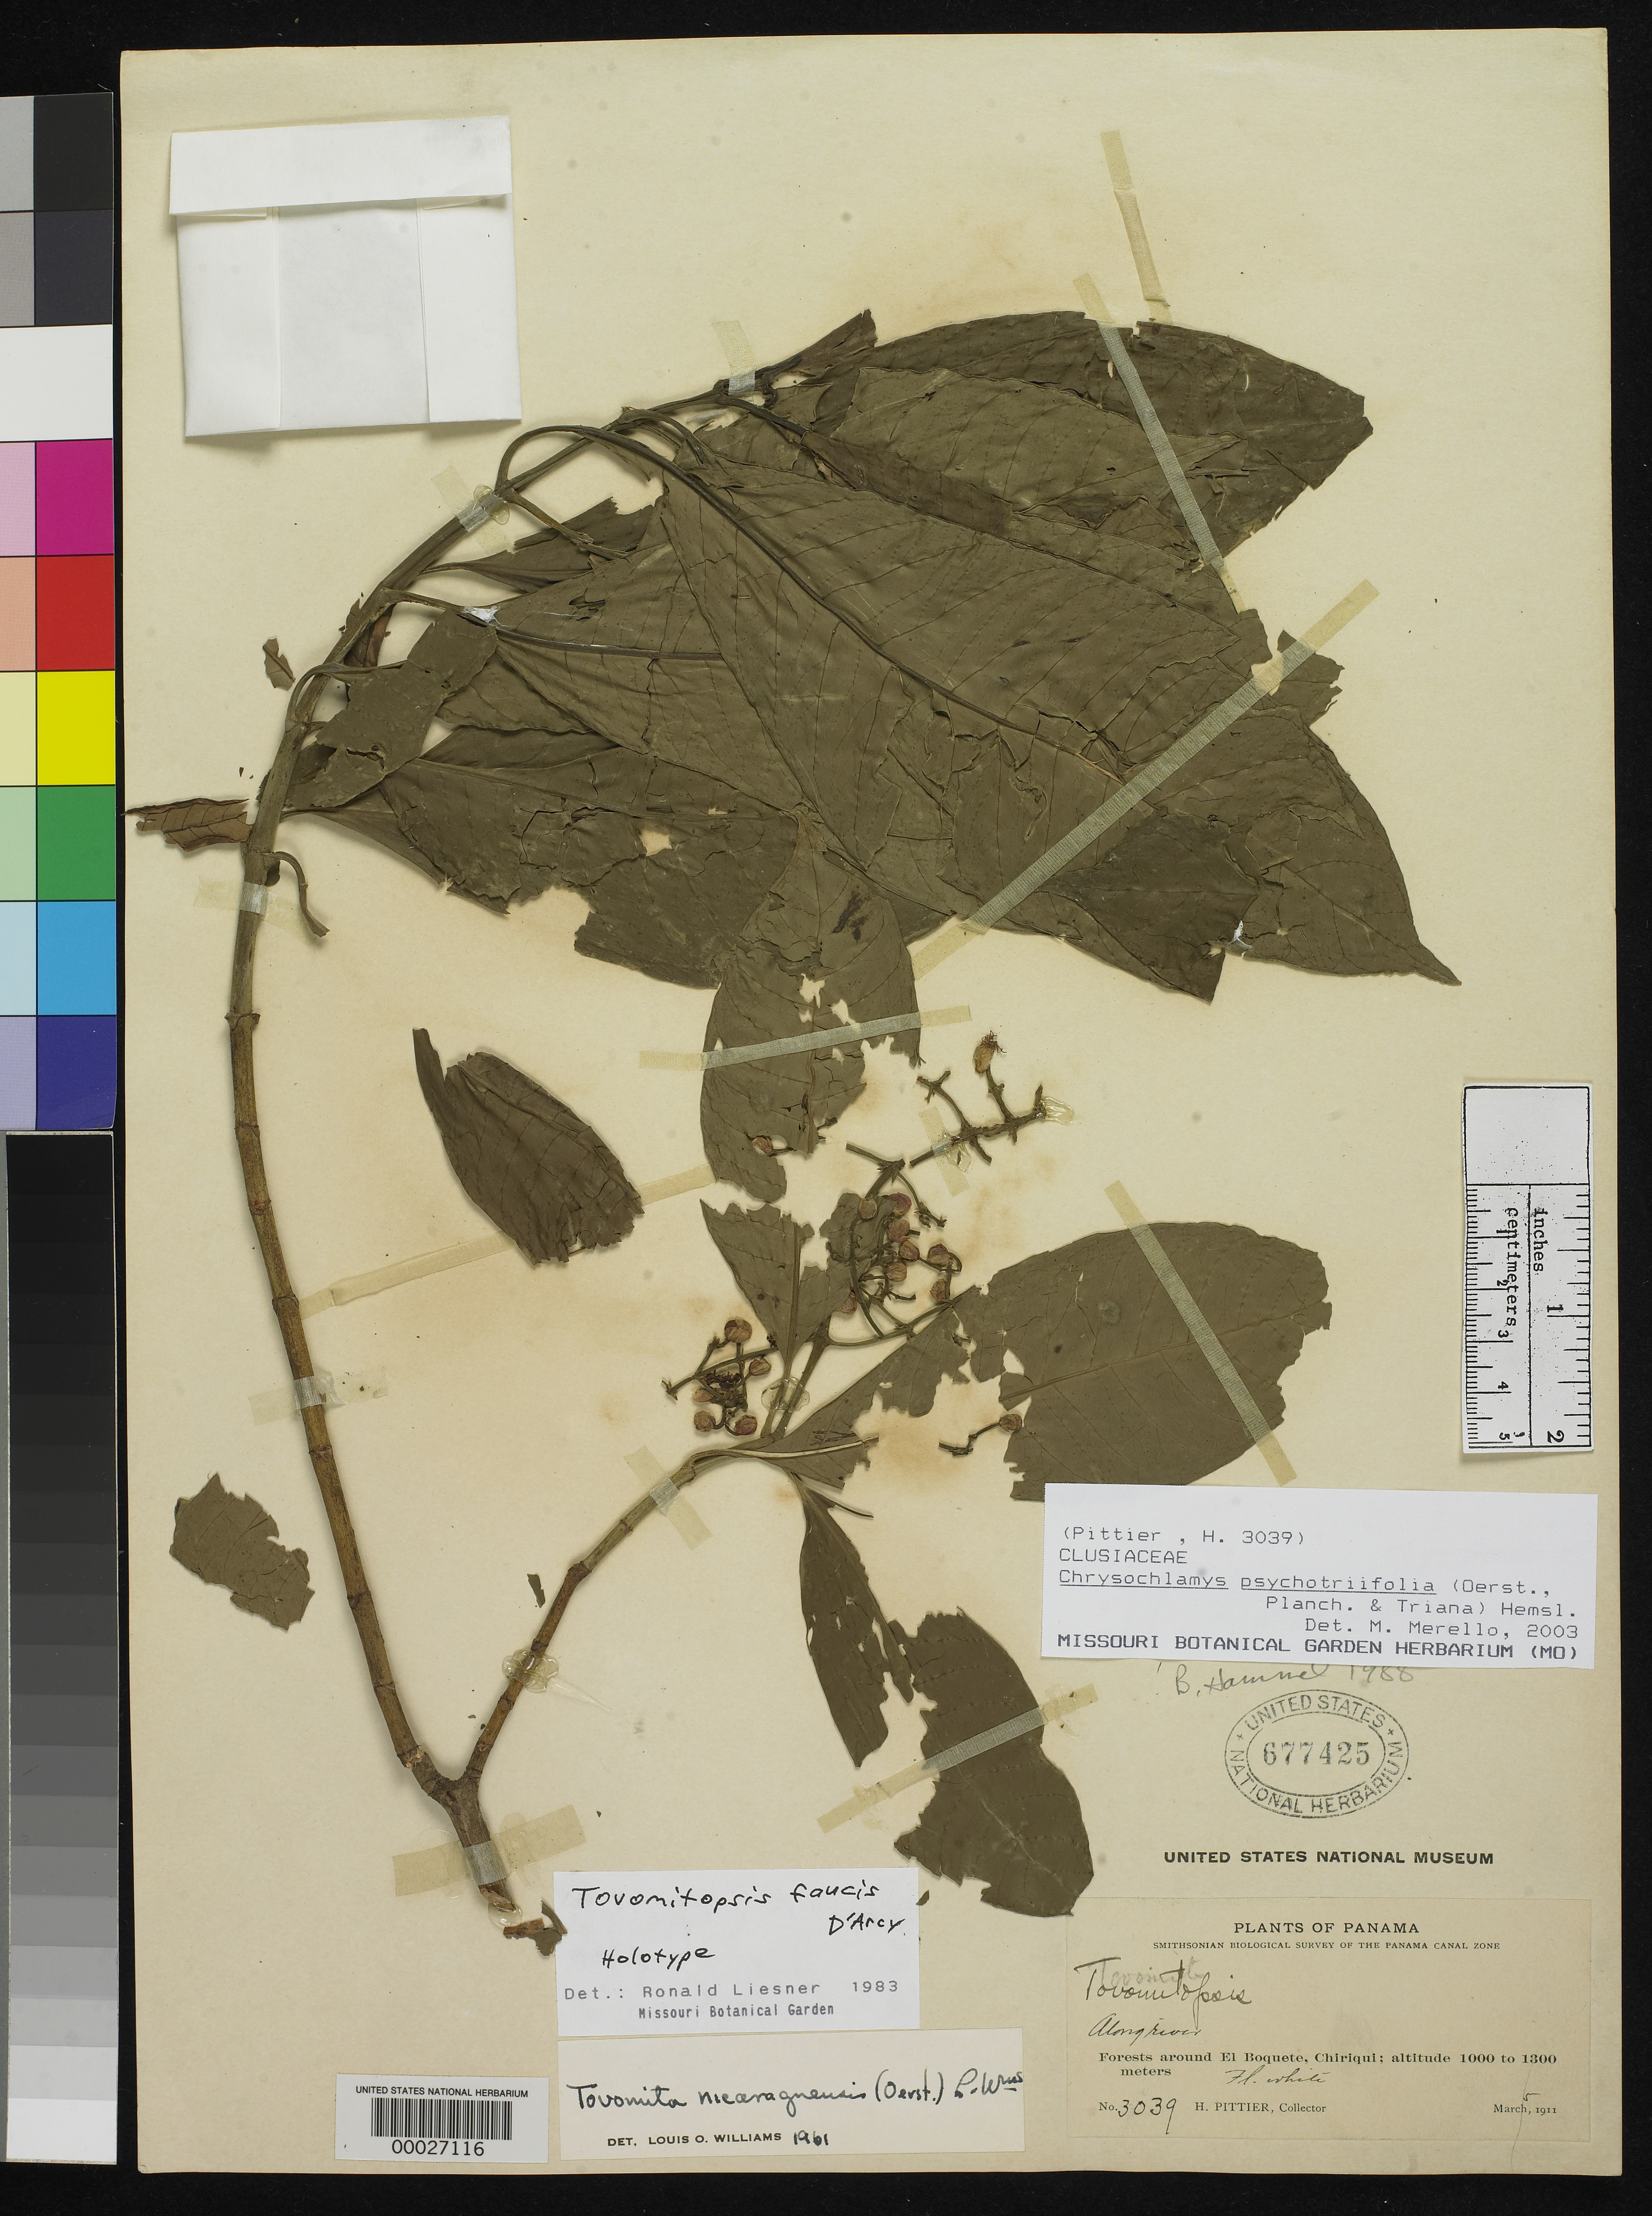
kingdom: Plantae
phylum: Tracheophyta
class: Magnoliopsida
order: Malpighiales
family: Clusiaceae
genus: Tovomitopsis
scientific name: Tovomitopsis faucis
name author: D'Arcy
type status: Holotype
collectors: H. F. Pittier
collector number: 3039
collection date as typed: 05 Mar 1911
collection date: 1911-03-05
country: Panama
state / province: Chiriquí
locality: Near El Boquete.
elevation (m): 1000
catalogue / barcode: US 677425